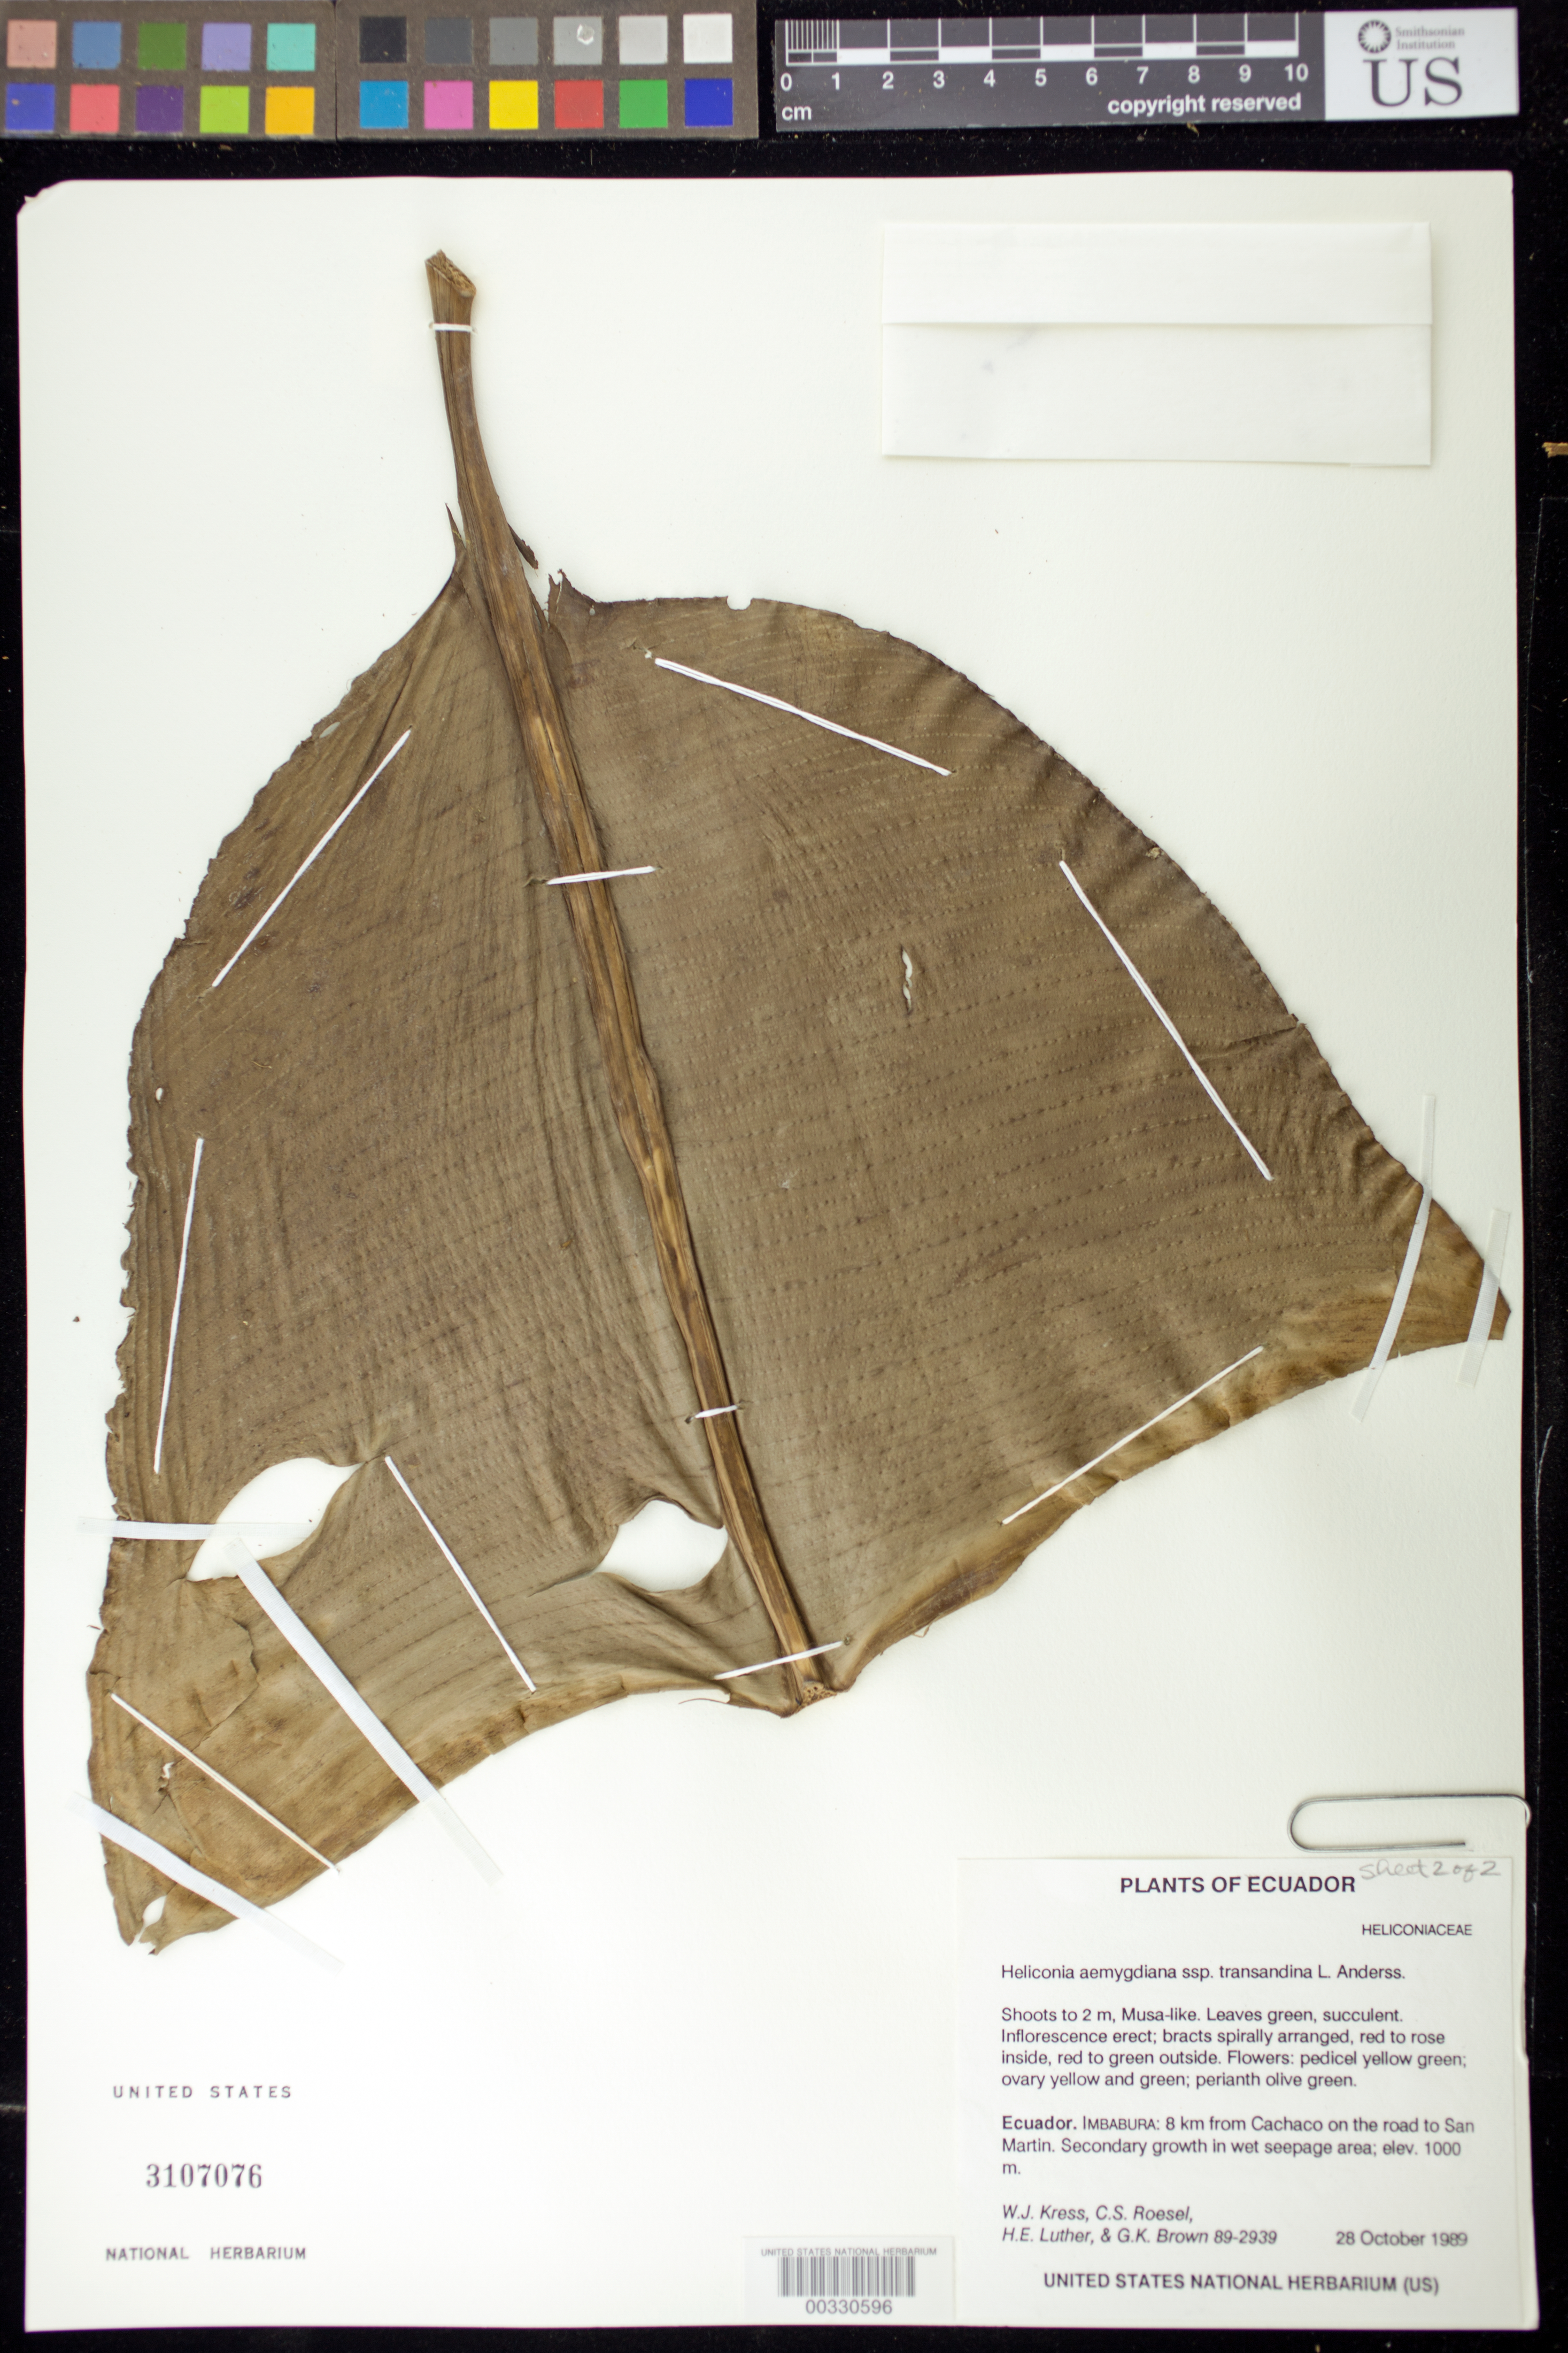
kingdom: Plantae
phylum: Tracheophyta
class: Liliopsida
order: Zingiberales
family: Heliconiaceae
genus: Heliconia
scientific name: Heliconia aemygdiana subsp. transandina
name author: L. Andersson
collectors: W. J. Kress, C. S. Roesel, Harry E. Luther & G. K. Brown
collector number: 89-2939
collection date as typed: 28 Oct 1989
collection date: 1989-10-28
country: Ecuador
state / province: Imbabura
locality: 8 km from Cachaco on road to San Martin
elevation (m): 1000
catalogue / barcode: US 3107076